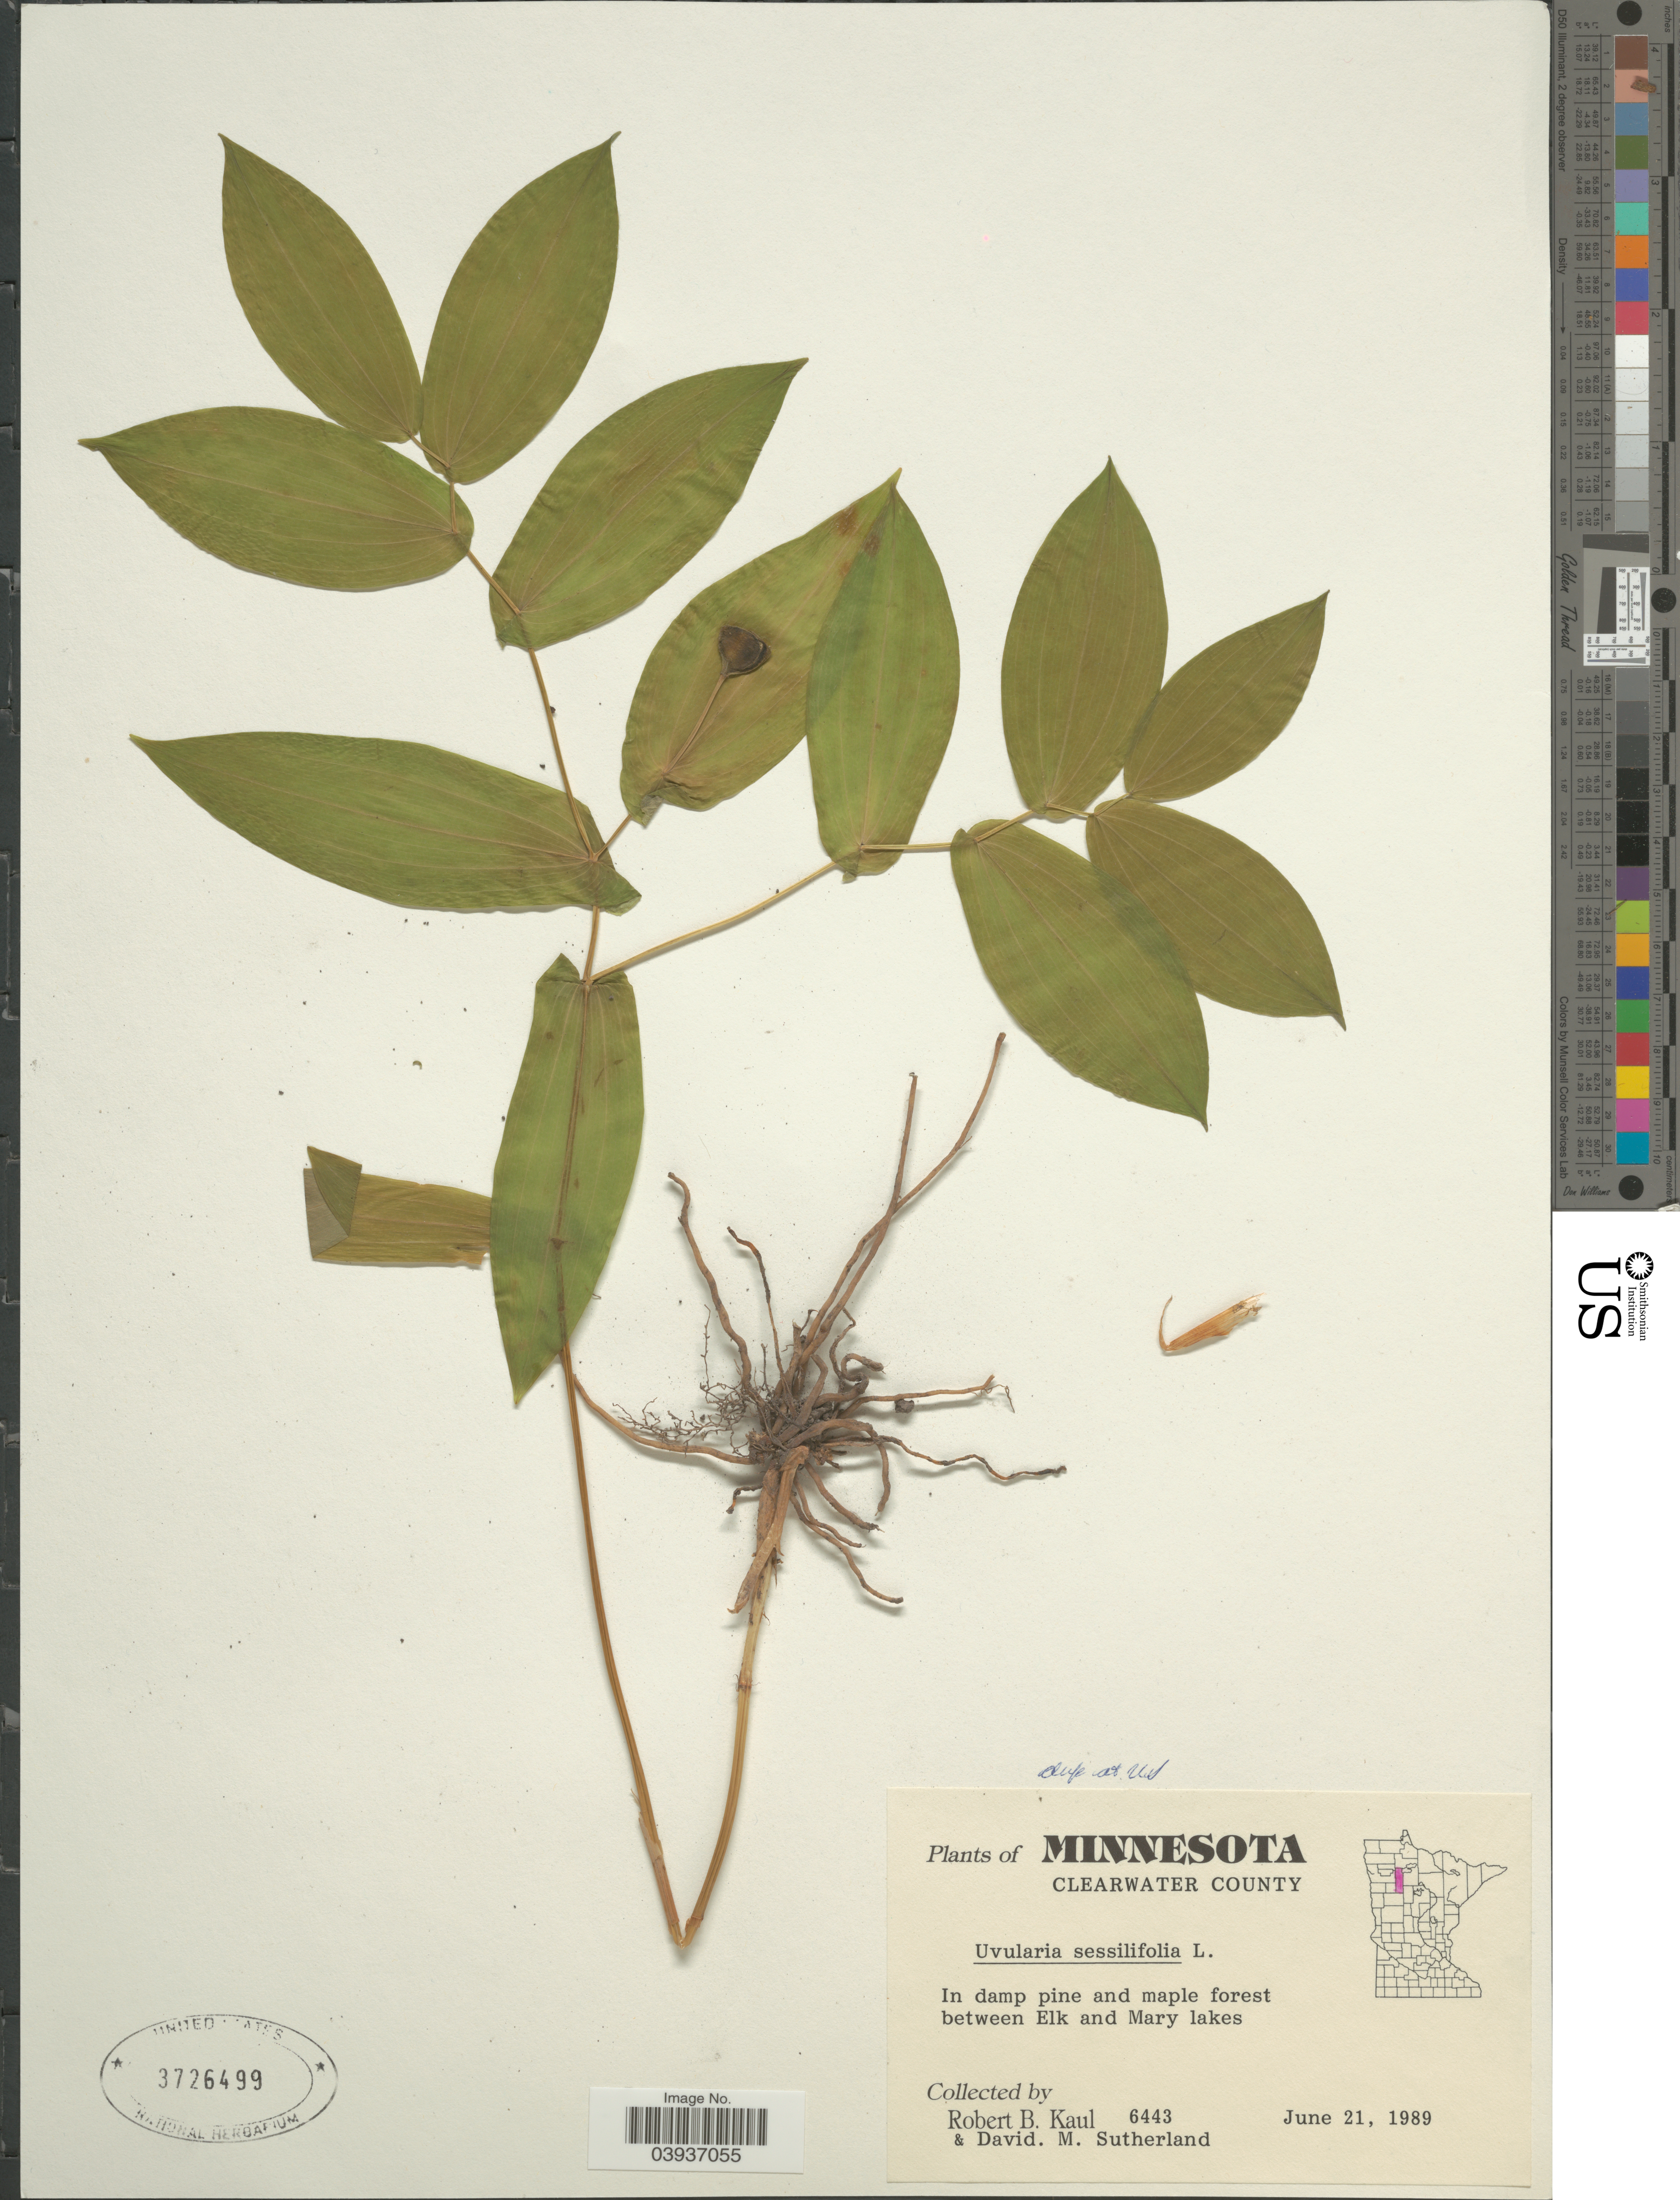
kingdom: Plantae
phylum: Tracheophyta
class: Liliopsida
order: Liliales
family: Colchicaceae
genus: Uvularia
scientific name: Uvularia sessilifolia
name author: L.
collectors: R. Kaul & D. Sutherland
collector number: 6443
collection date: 1989-06-21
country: United States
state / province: Minnesota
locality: Clearwater County. Between Elk and Mary lakes.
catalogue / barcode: US 3726499